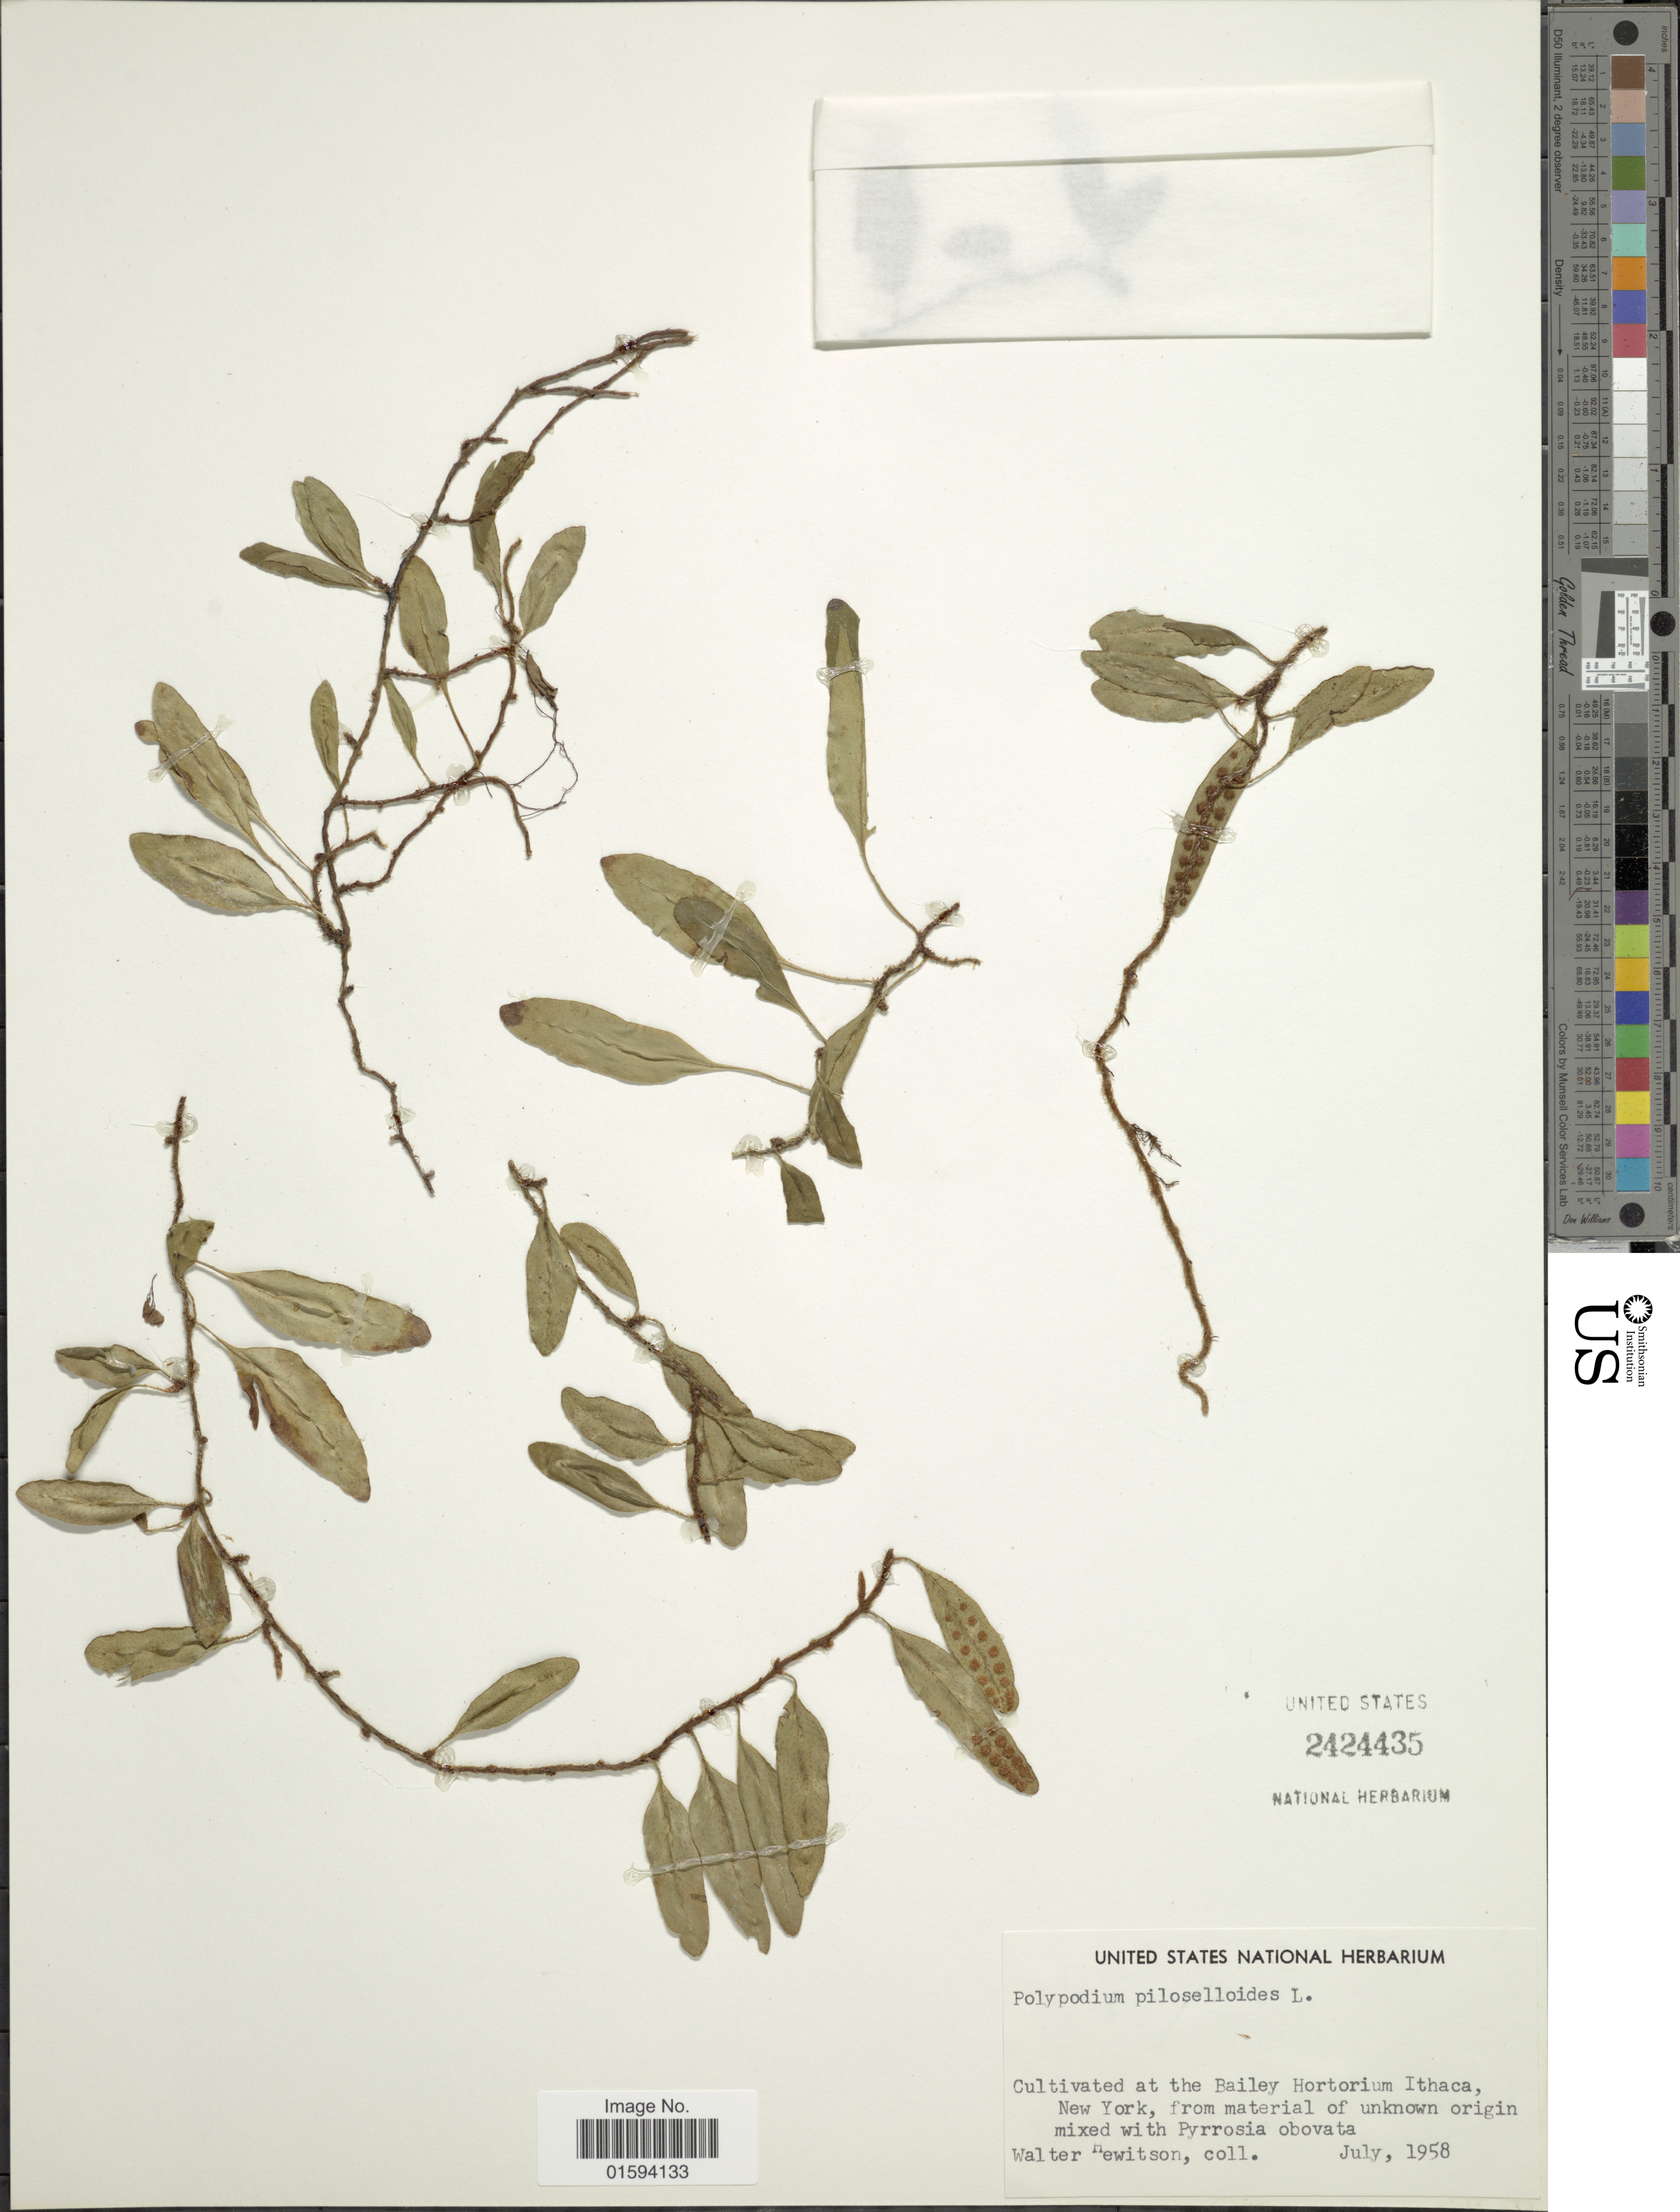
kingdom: Plantae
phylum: Tracheophyta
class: Polypodiopsida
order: Polypodiales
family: Polypodiaceae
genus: Polypodium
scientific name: Polypodium piloselloides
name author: L.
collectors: W. Hewitson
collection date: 1958-07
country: United States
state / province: New York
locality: Bailey Hortorium Ithaca, New York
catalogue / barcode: US 2424435